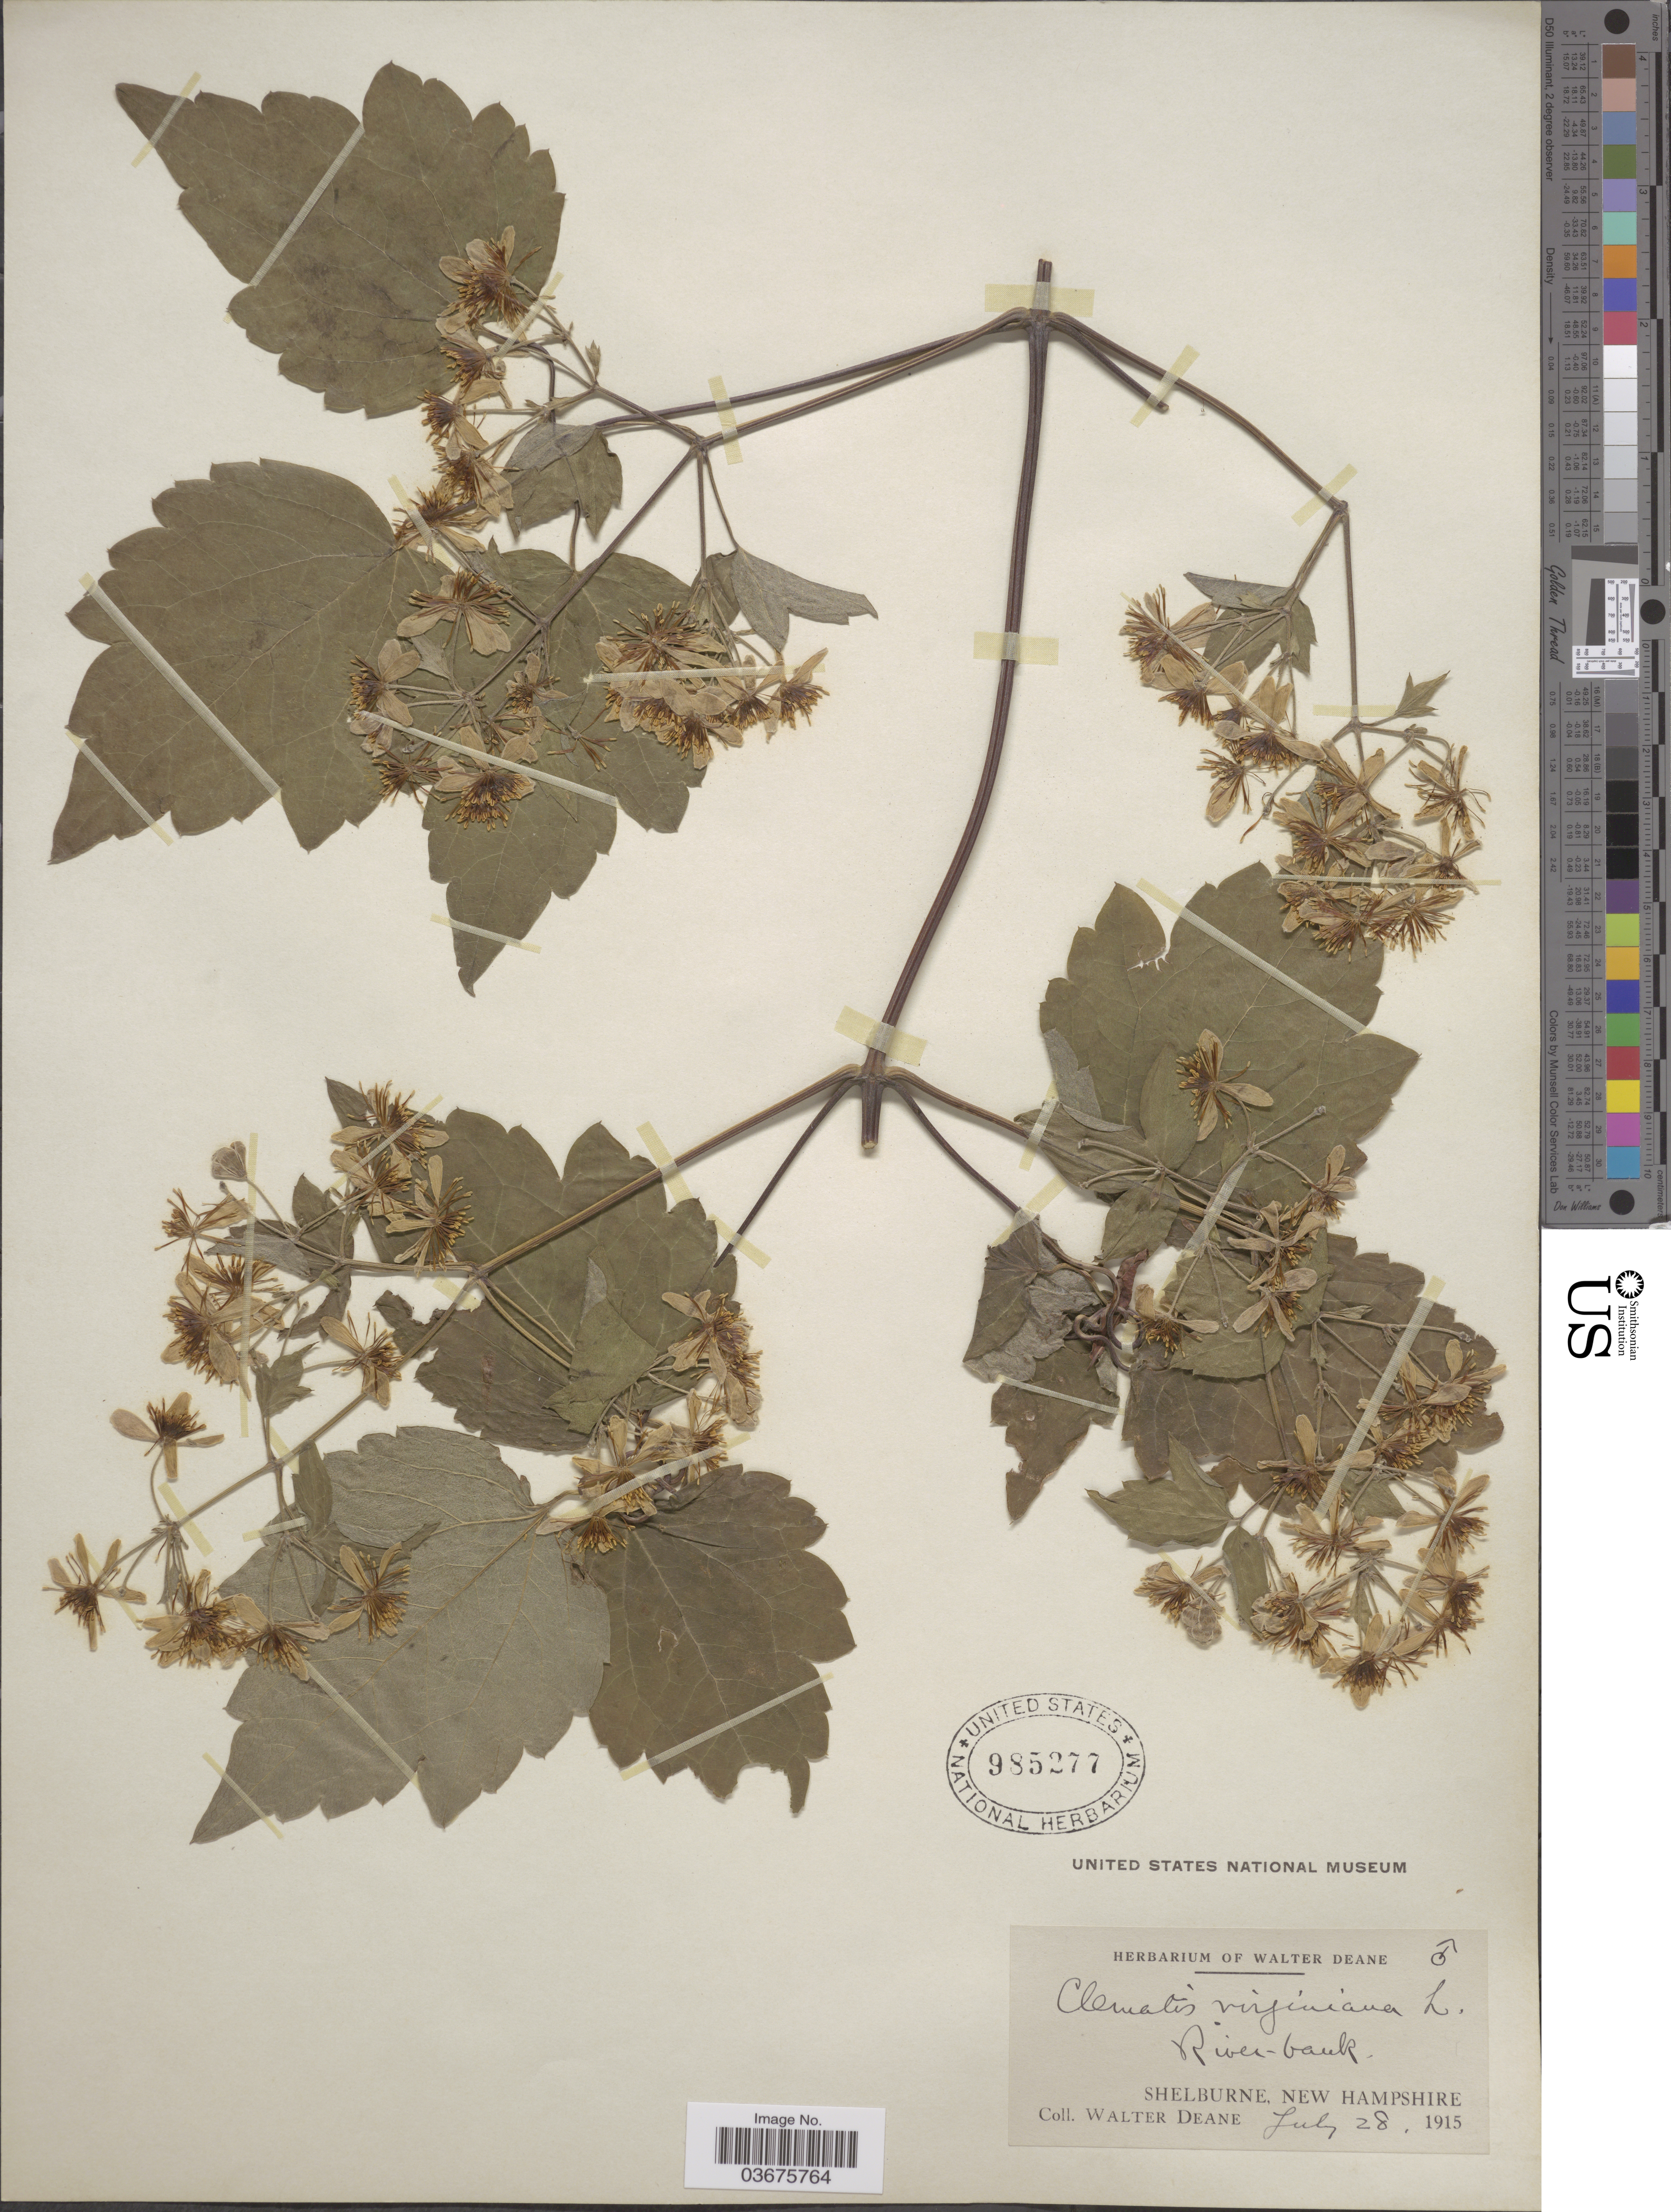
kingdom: Plantae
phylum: Tracheophyta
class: Magnoliopsida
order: Ranunculales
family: Ranunculaceae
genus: Clematis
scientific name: Clematis virginiana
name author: L.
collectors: W. Deane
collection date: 1915-07-28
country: United States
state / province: New Hampshire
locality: Shelburne.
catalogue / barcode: US 985277